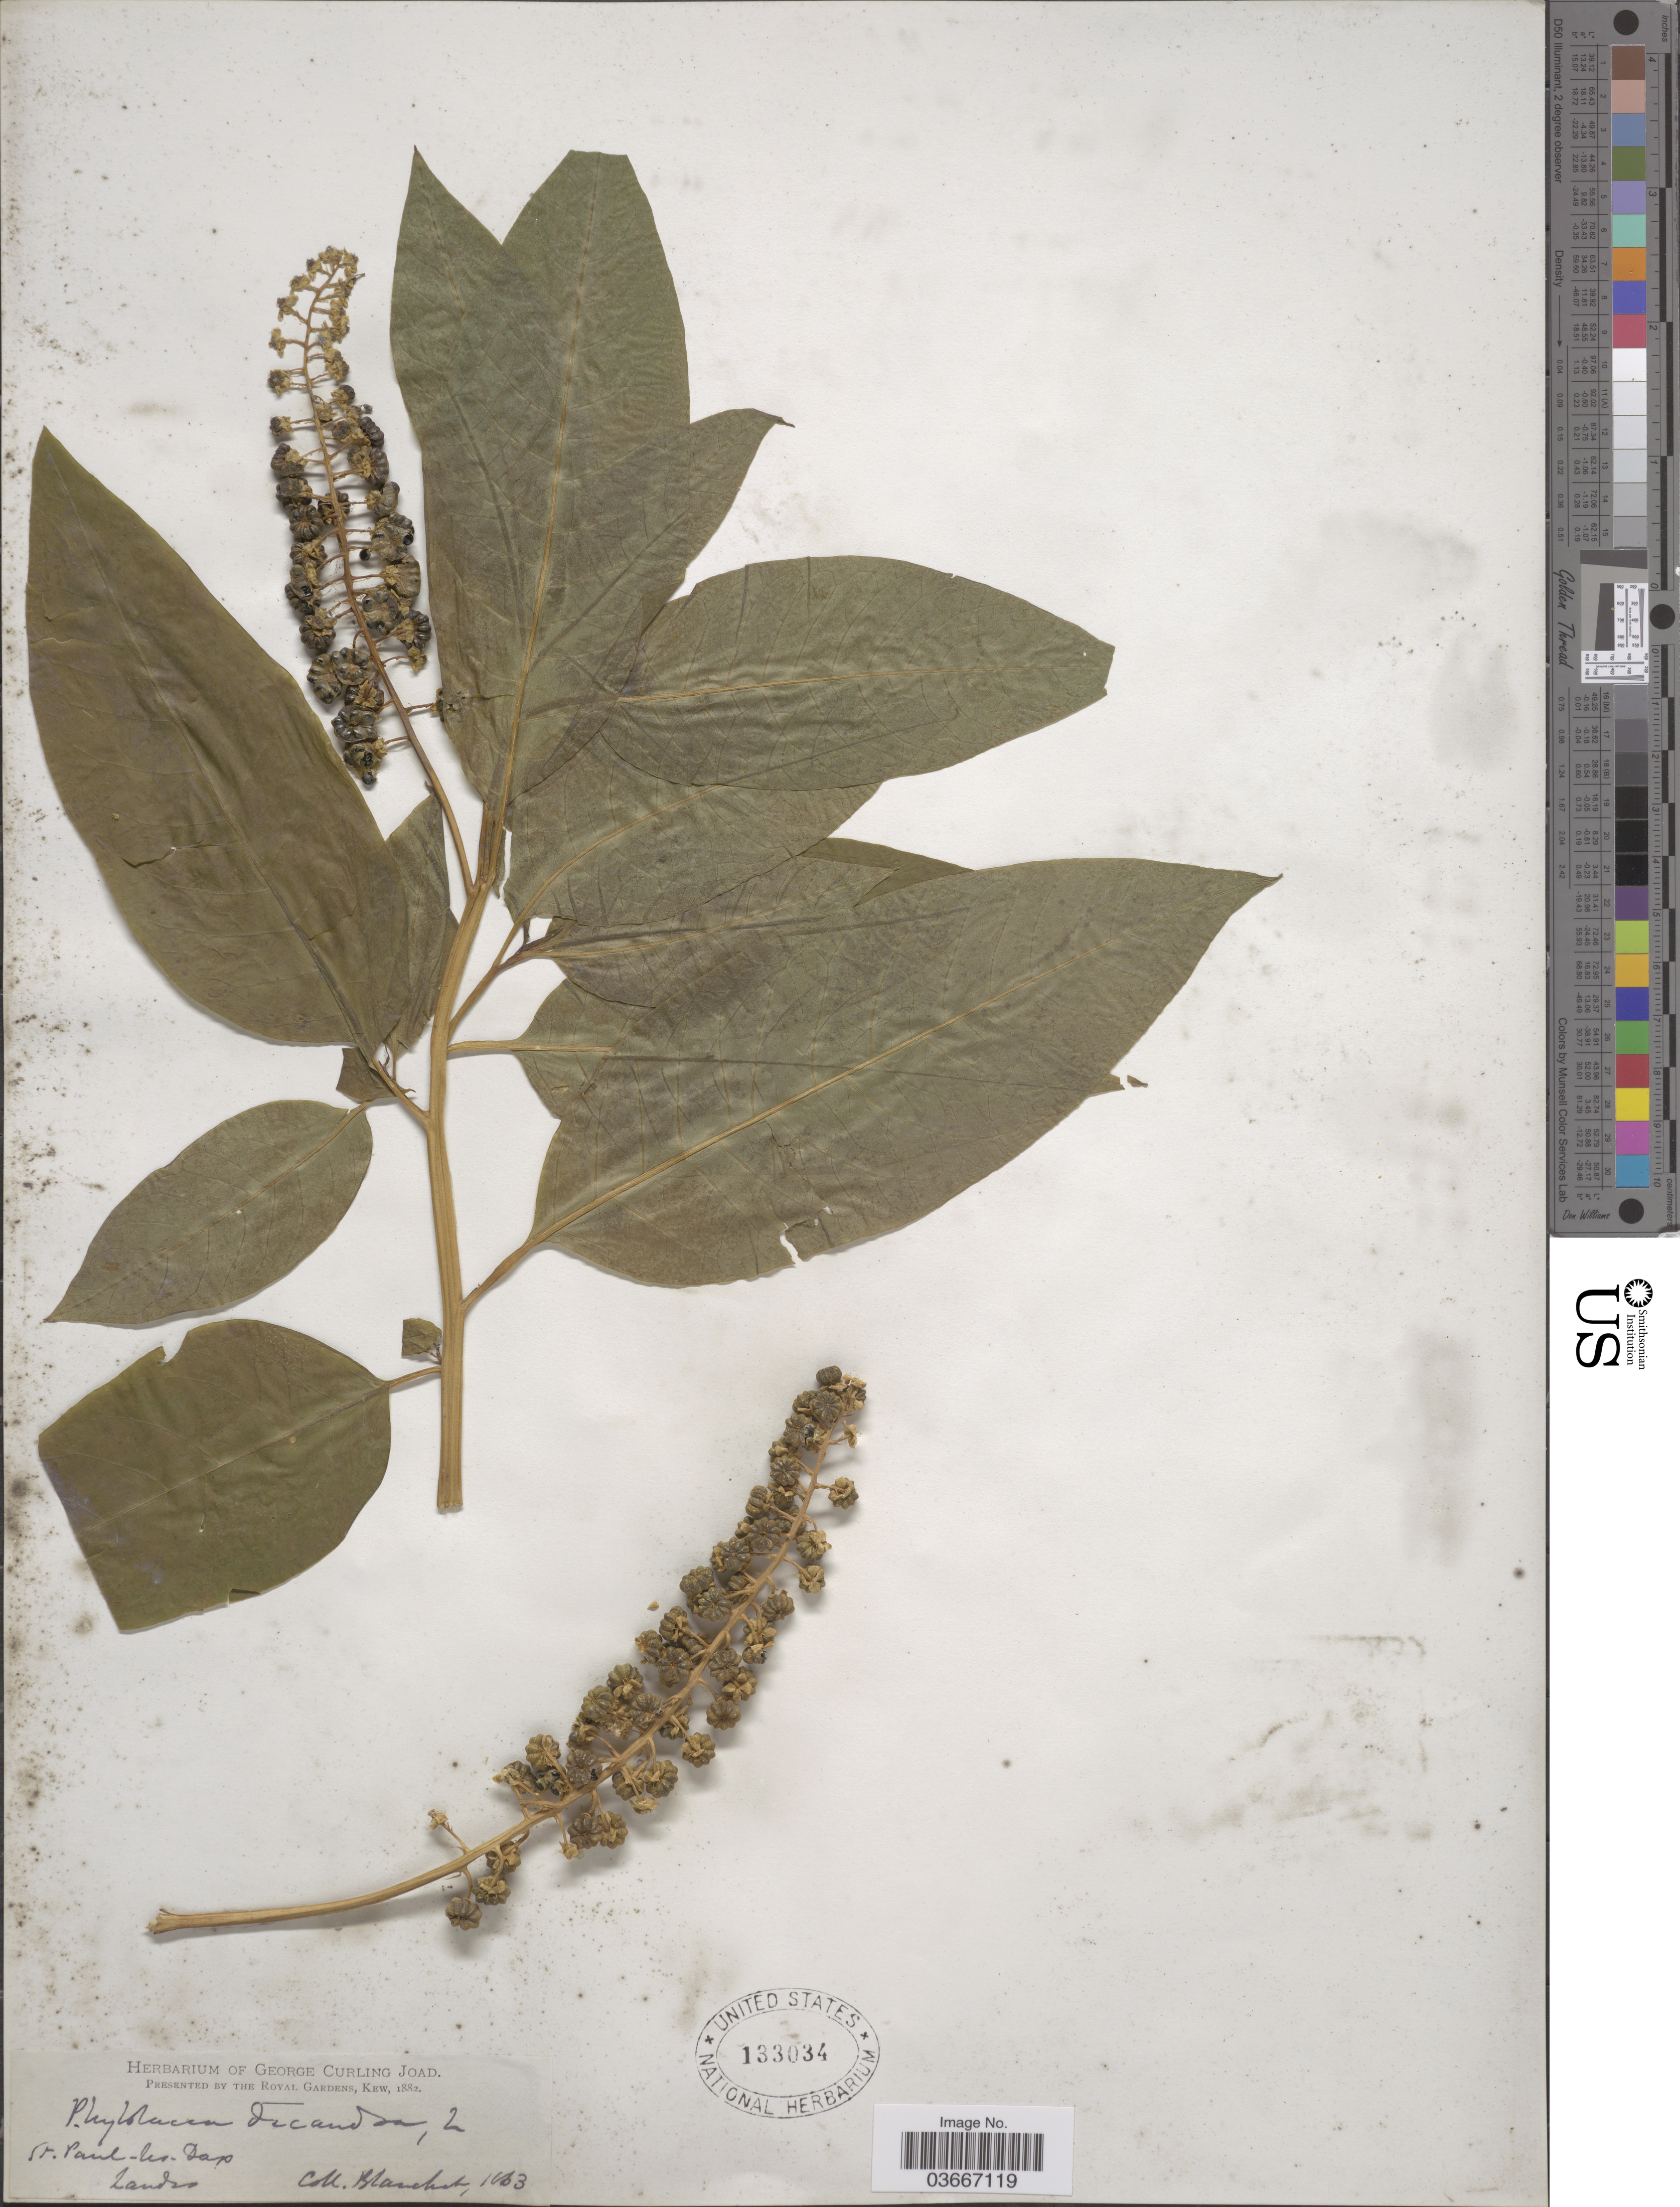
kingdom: Plantae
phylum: Tracheophyta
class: Magnoliopsida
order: Caryophyllales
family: Phytolaccaceae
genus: Phytolacca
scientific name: Phytolacca americana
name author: L.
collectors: -. Blanchet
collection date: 1863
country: France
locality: St. Paul-les-Dax. Landse.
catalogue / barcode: US 133034